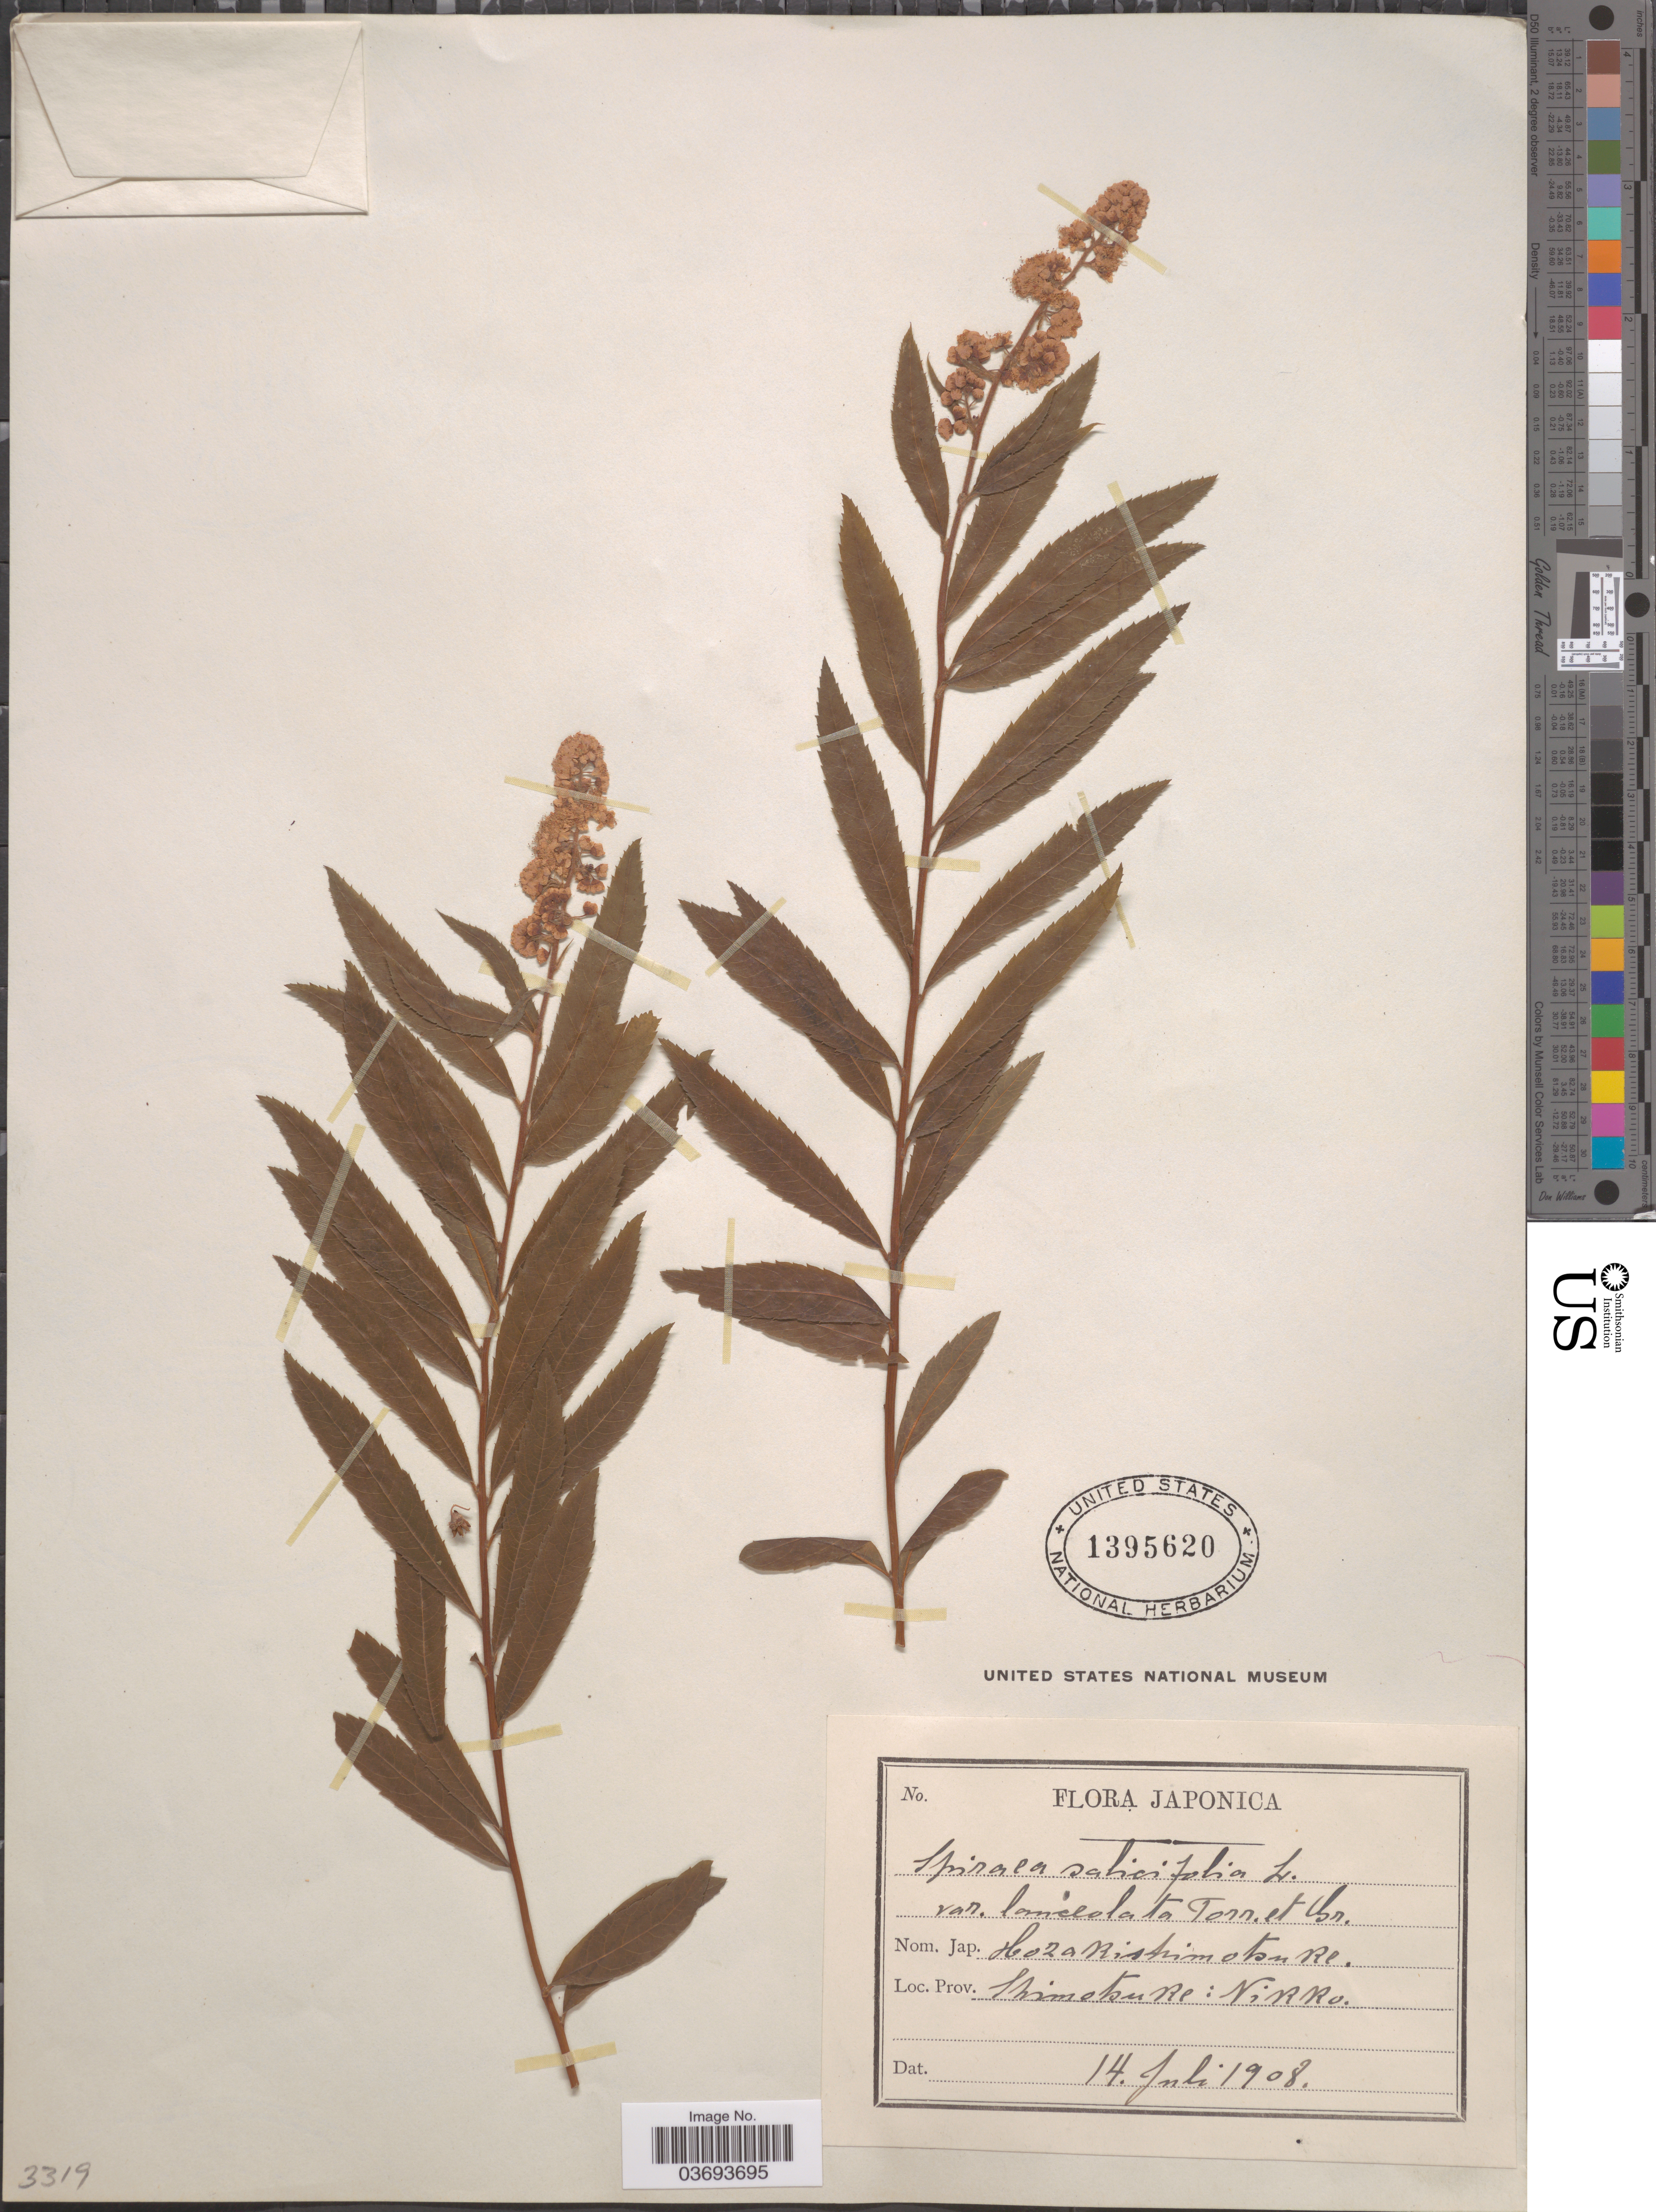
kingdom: Plantae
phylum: Tracheophyta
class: Magnoliopsida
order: Rosales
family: Rosaceae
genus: Spiraea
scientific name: Spiraea salicifolia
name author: L.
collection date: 1908-07-14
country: Japan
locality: Shimotsuke: Nikko.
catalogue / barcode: US 1395620